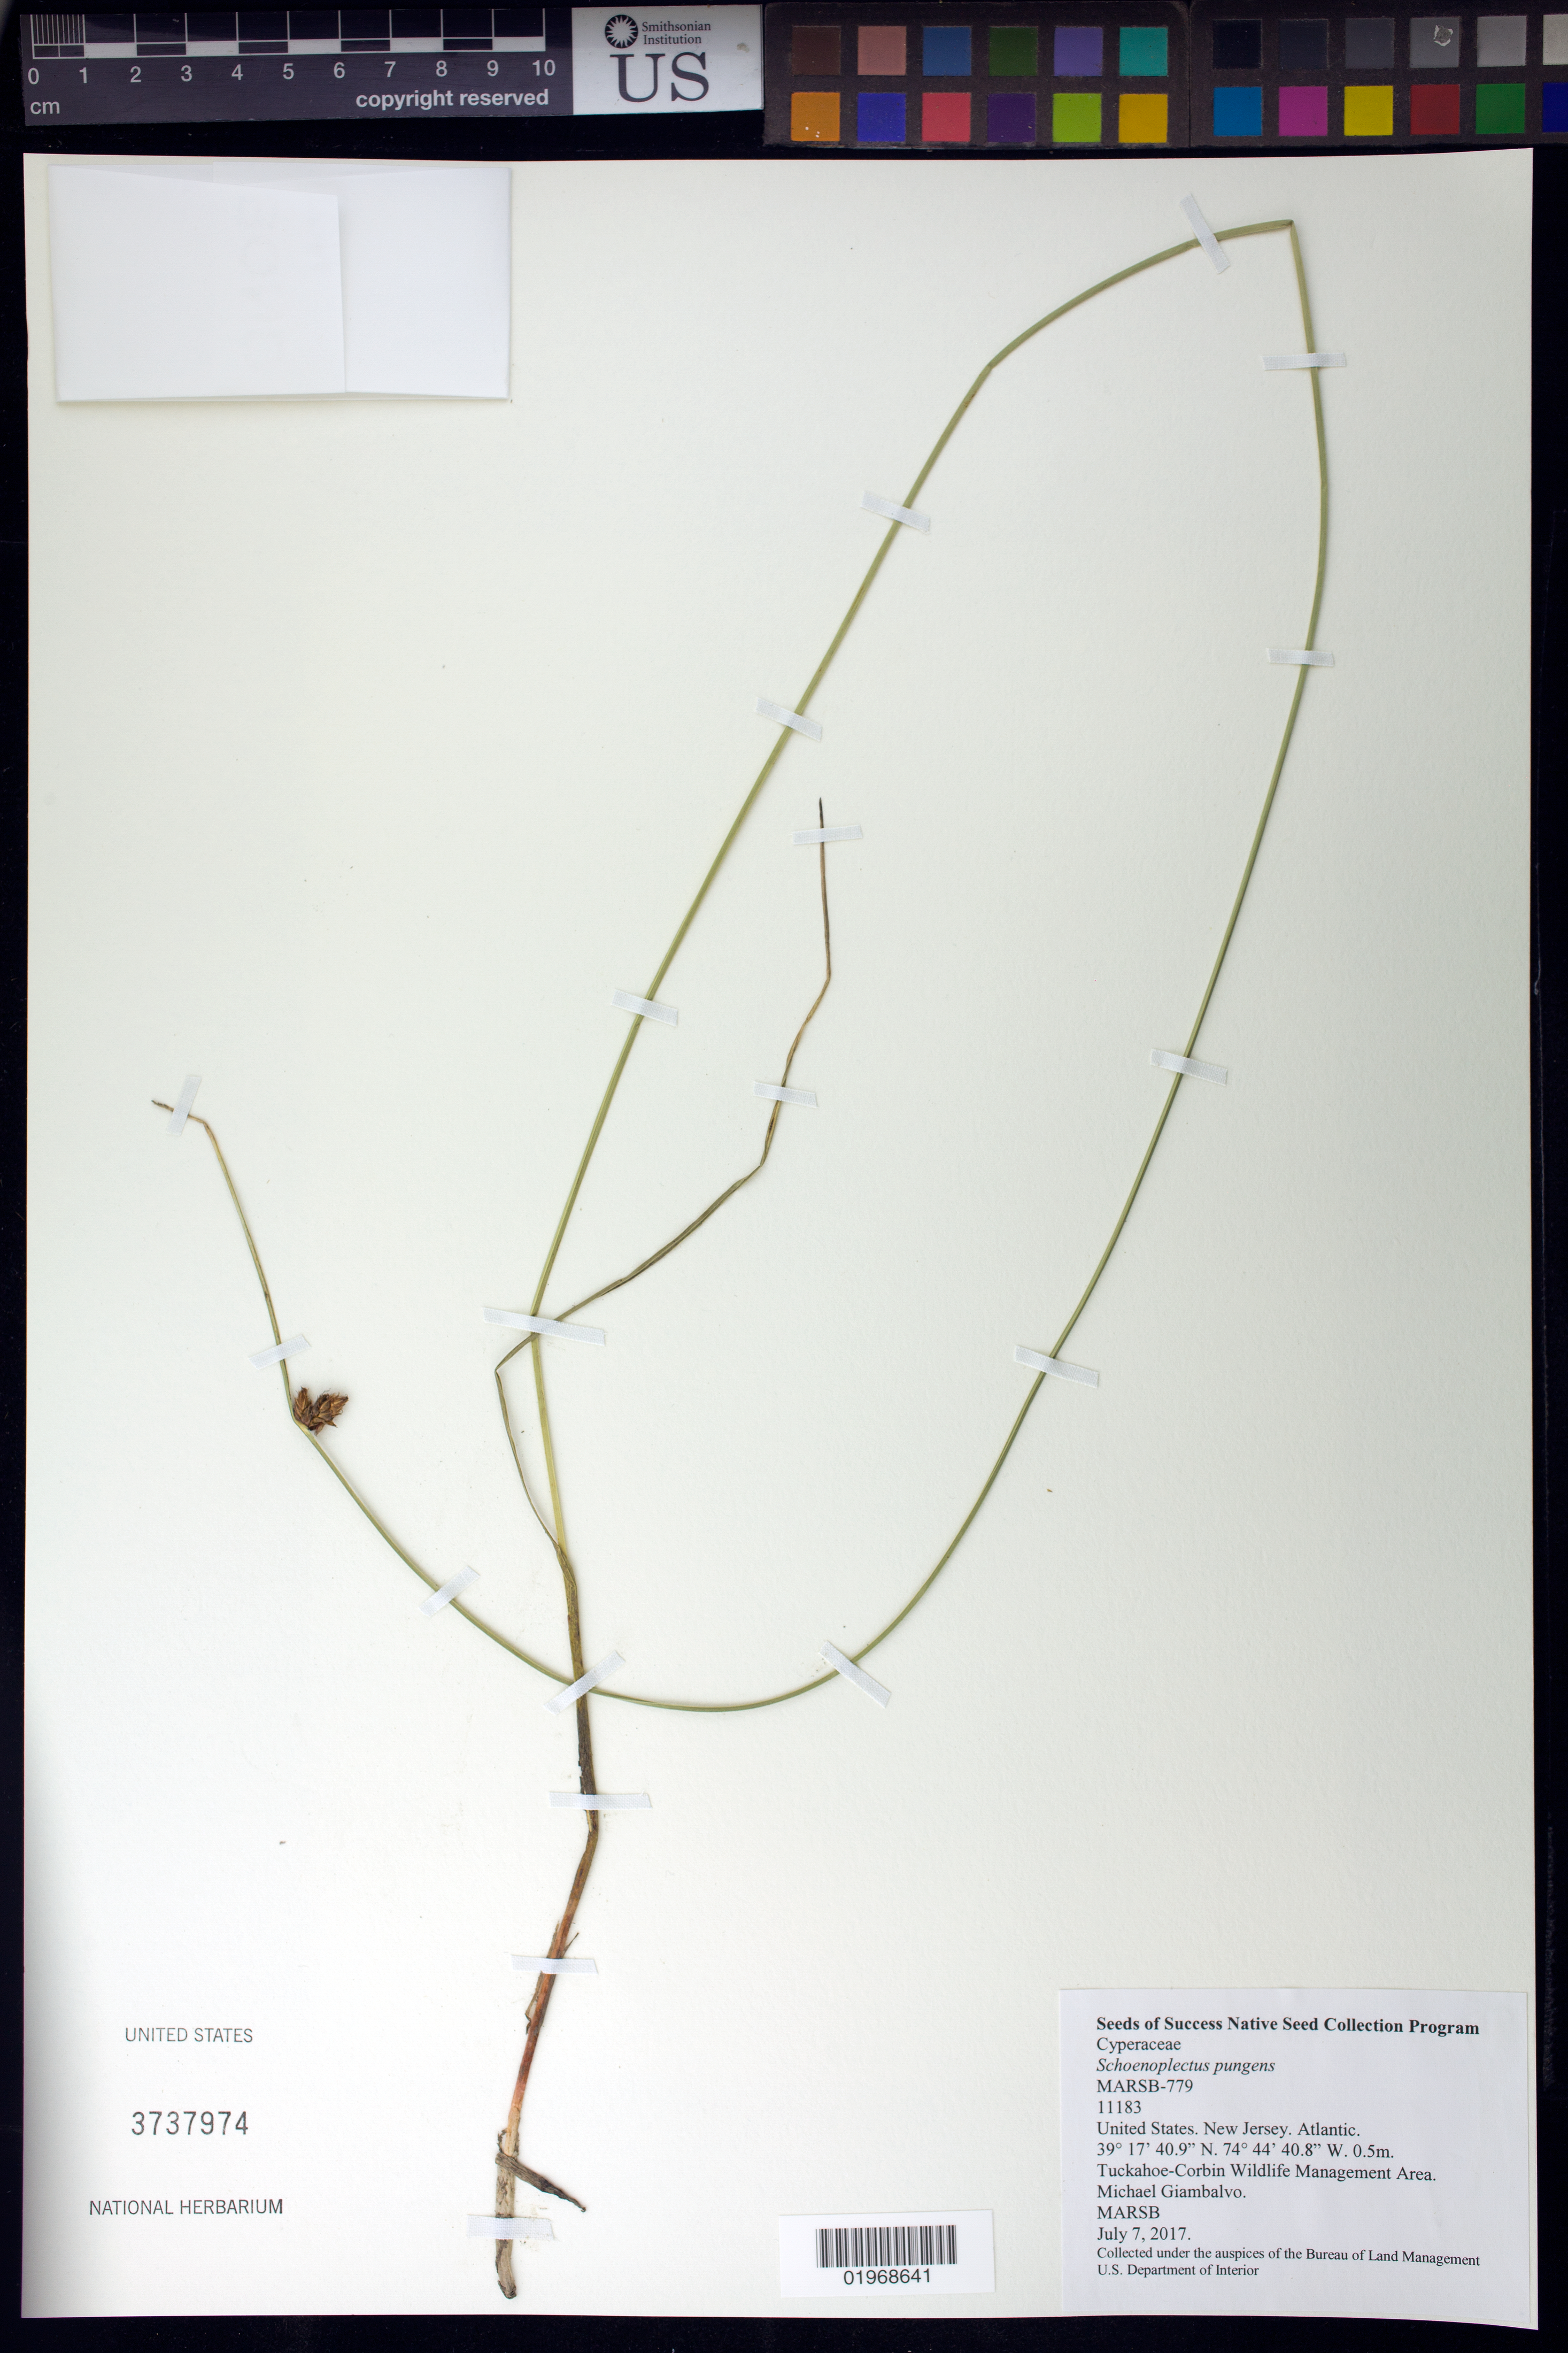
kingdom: Plantae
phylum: Tracheophyta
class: Liliopsida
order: Poales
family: Cyperaceae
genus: Schoenoplectus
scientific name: Schoenoplectus pungens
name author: (Vahl) Palla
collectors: M. Giambalvo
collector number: MARSB-779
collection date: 2017-07-07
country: United States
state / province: New Jersey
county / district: Atlantic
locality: Tuckahoe-Corbin Wildlife MAnagement area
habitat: Tidal brackish marsh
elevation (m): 0.5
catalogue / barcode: US 3737974